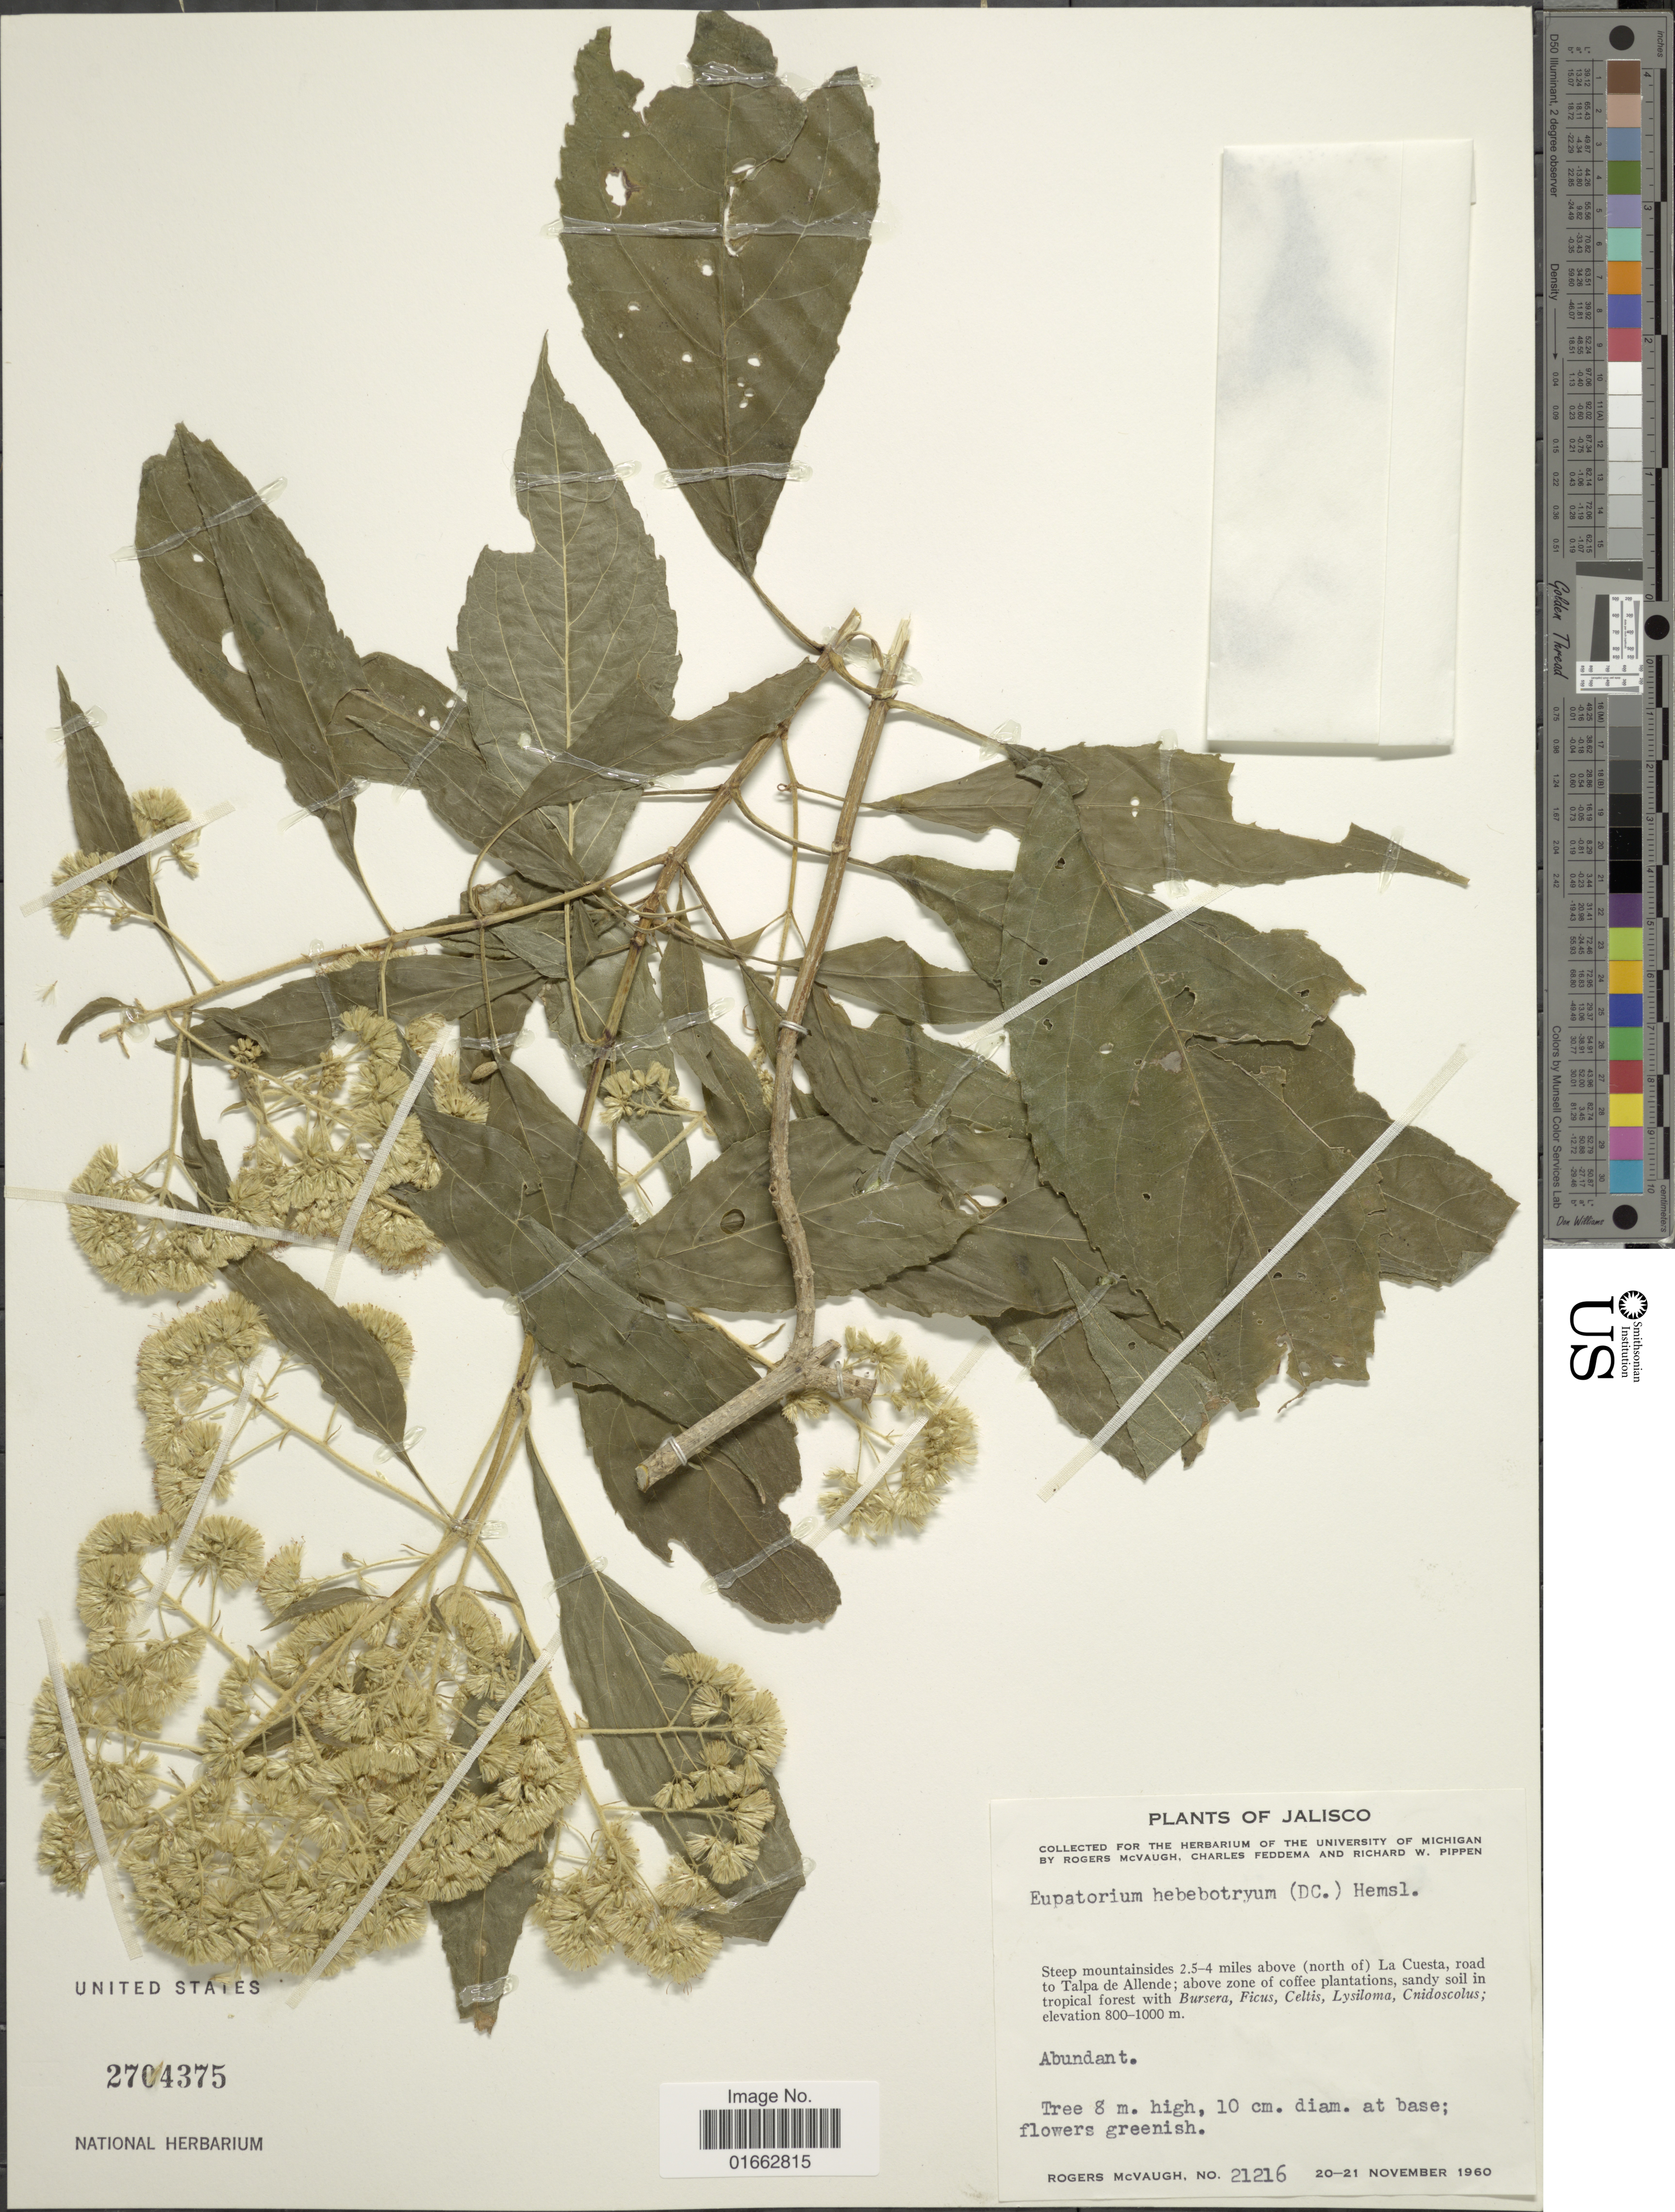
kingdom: Plantae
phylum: Tracheophyta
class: Magnoliopsida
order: Asterales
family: Asteraceae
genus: Critonia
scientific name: Critonia hebebotrya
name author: DC.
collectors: R. McVaugh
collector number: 21216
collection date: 1960-11-20/1960-11-21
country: Mexico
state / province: Jalisco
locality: Steep mountains 2.5-4 miles above (north of) La Cuesta, road to Talpa de Allende; above zone of coffee plantations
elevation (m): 800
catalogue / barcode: US 2704375